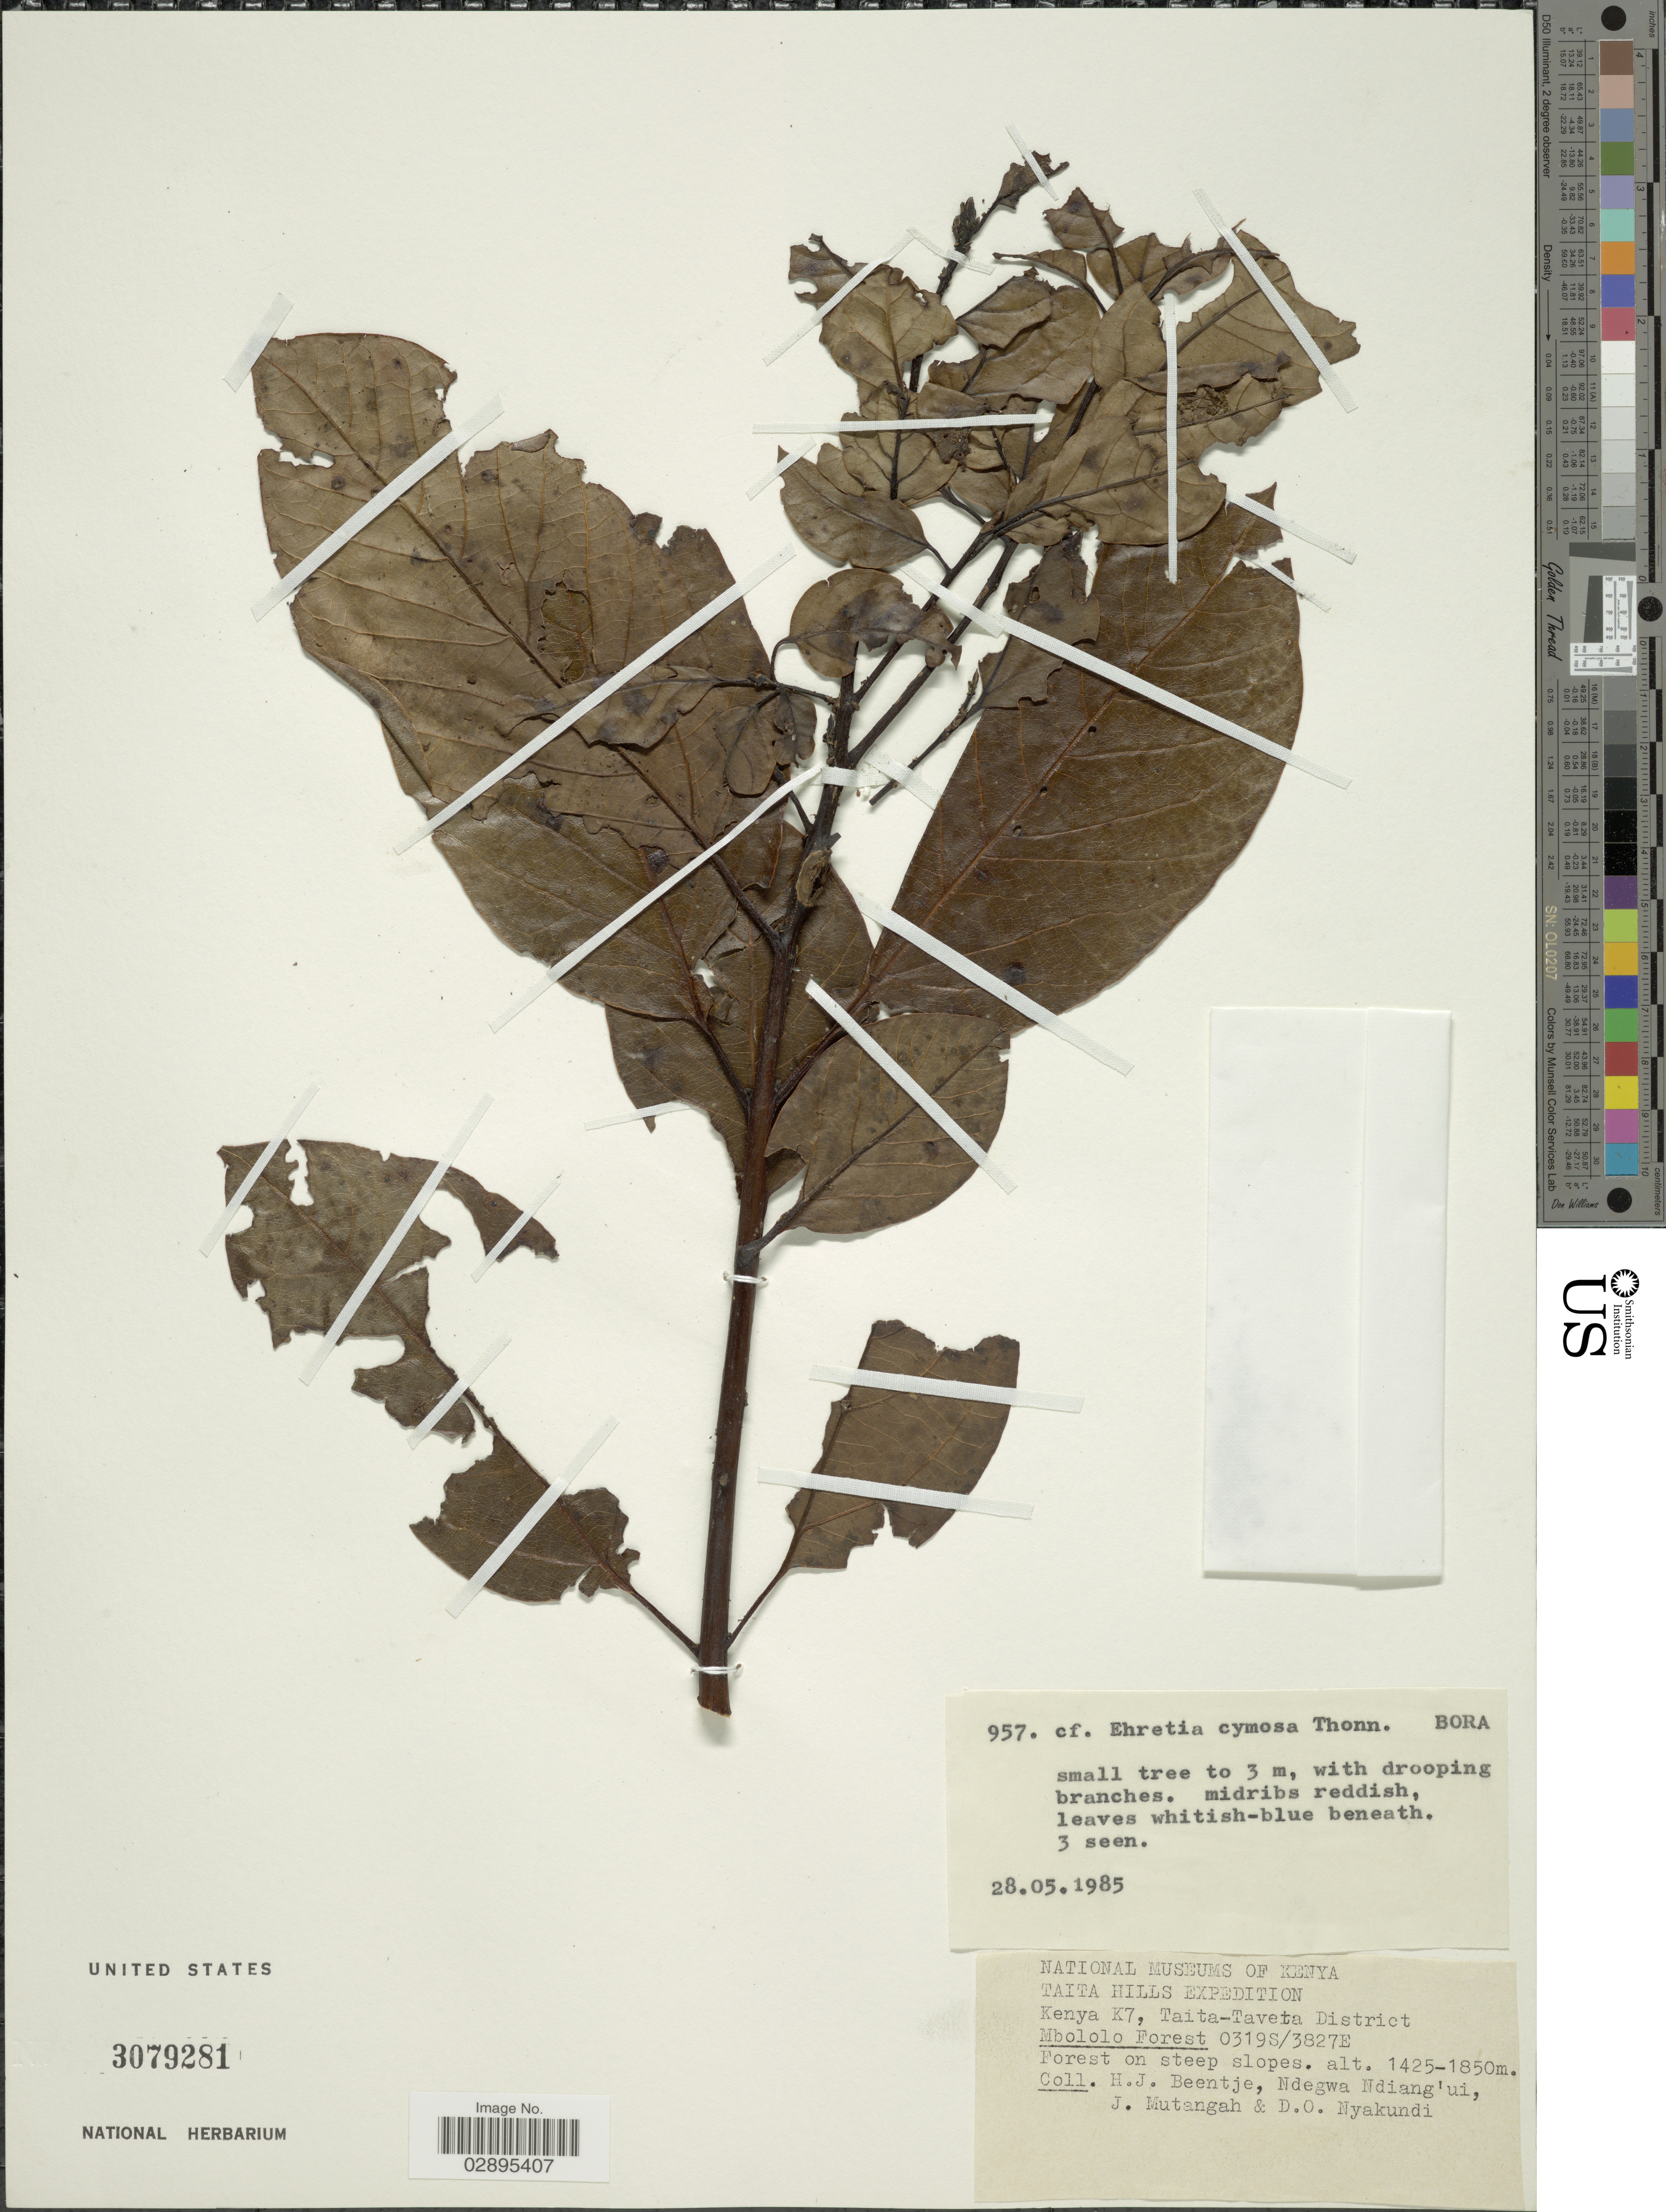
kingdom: Plantae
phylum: Tracheophyta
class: Magnoliopsida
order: Boraginales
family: Ehretiaceae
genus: Ehretia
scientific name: Ehretia cymosa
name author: Thonn.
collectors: H. J. Beentje, Ndegwa Ndiang'ui, J. Mutangah & D. Nyakundi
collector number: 957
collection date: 1985-05-28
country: Kenya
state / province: Taita Taveta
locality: Taita Hills. K7, Taita-Taveta District. Mbololo Forest.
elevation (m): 1425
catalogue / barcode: US 3079281